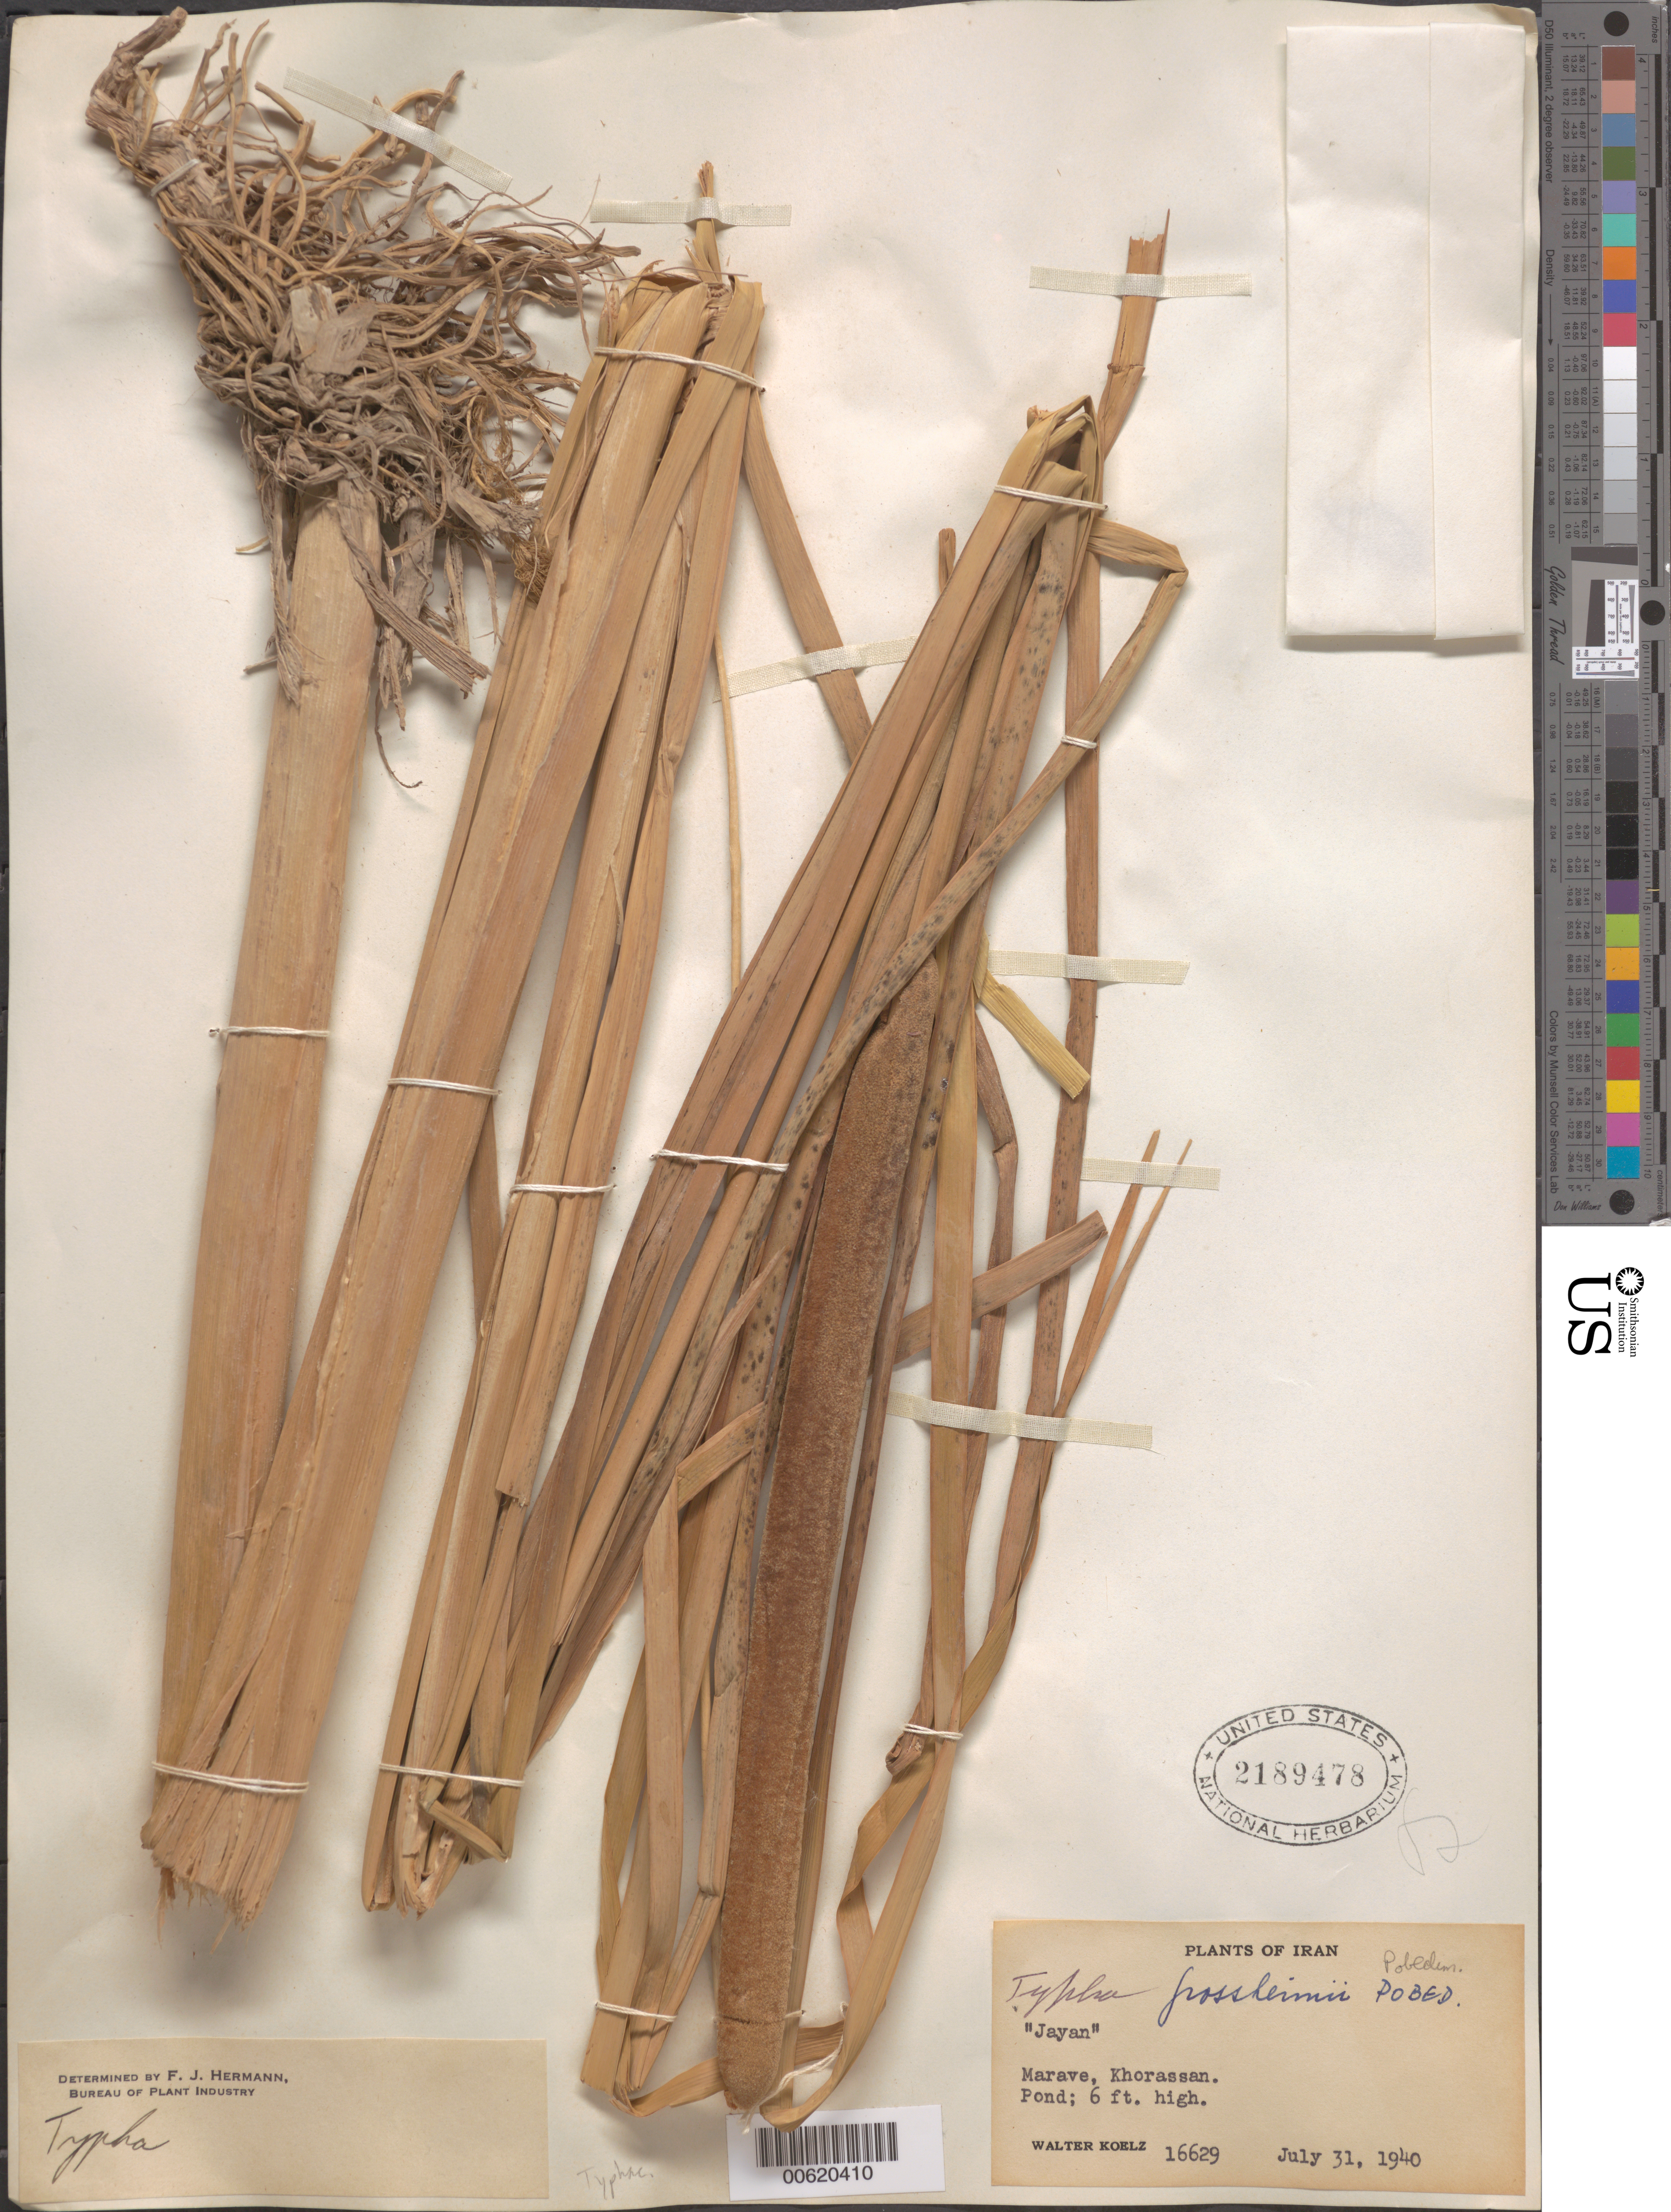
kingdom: Plantae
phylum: Tracheophyta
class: Liliopsida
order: Poales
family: Typhaceae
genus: Typha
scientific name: Typha grossheimii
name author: Pobedim.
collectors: W. N. Koelz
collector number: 16629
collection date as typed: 31 Jul 1940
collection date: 1940-07-31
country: Iran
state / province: Khorasan [obsolete]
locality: Marave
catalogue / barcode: US 2189478